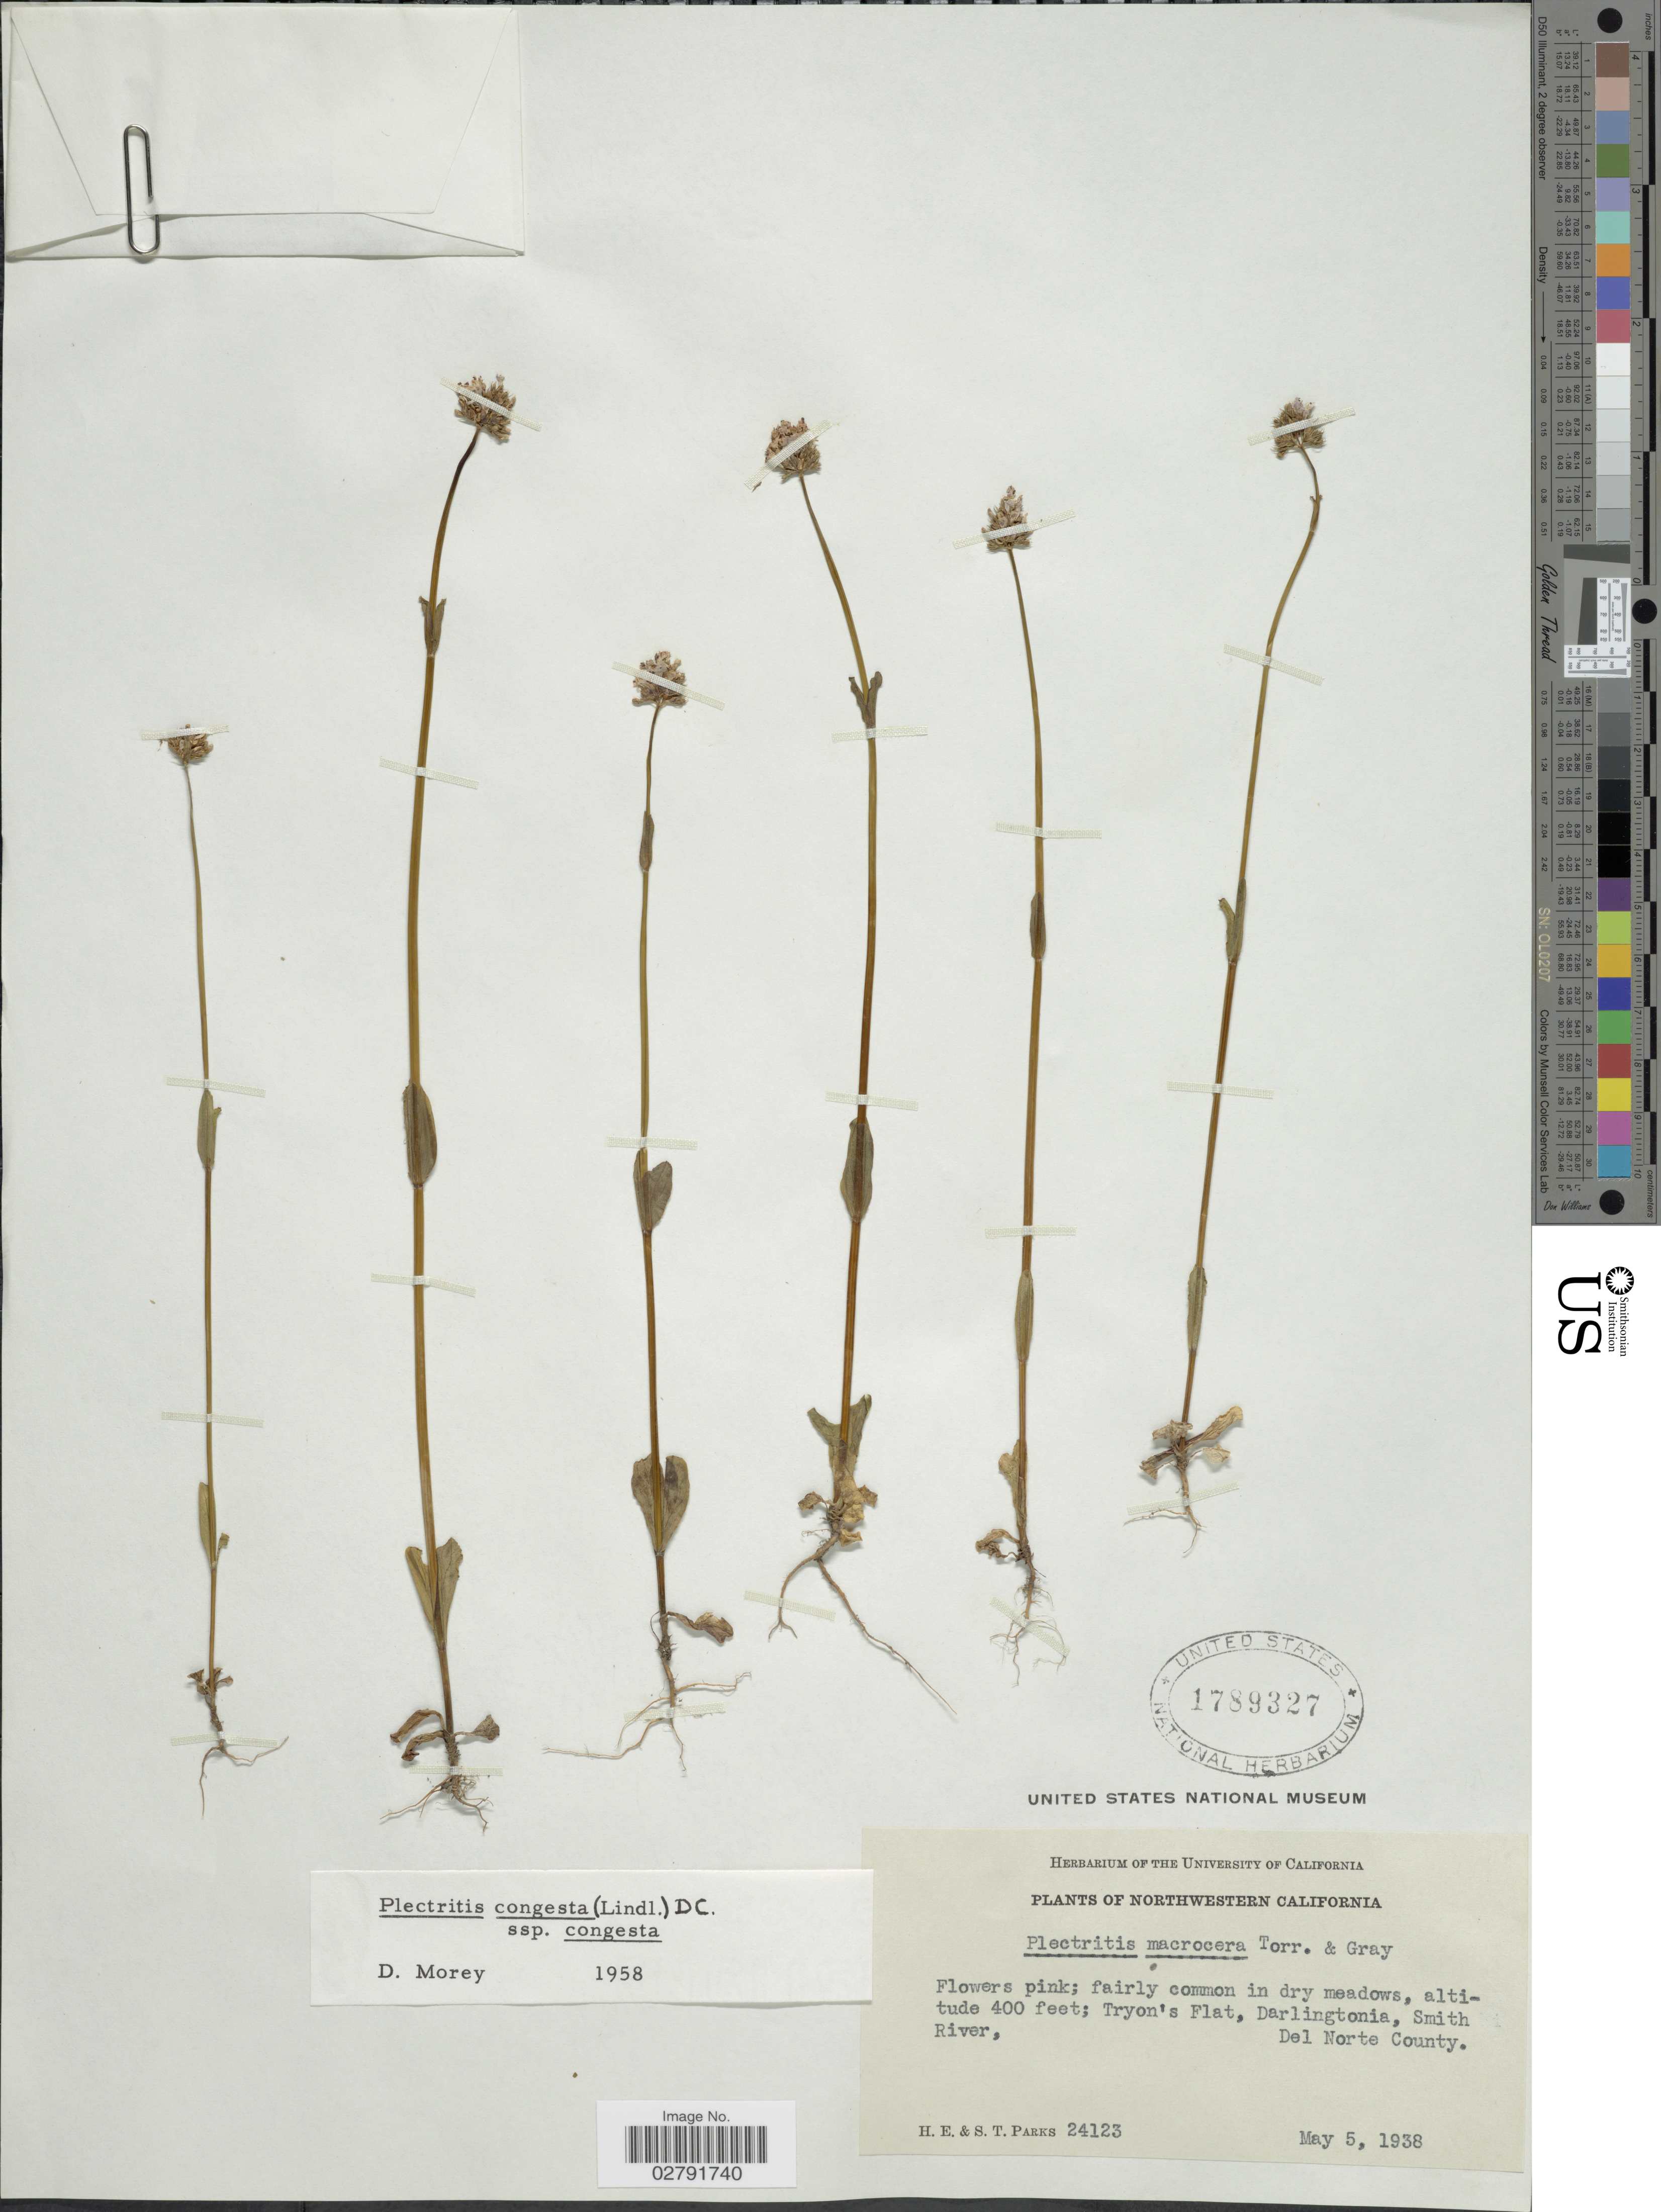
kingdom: Plantae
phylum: Tracheophyta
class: Magnoliopsida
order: Dipsacales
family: Caprifoliaceae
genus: Plectritis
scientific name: Plectritis congesta subsp. congesta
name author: (Lindl.) DC.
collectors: H. E. Parks & S. Parks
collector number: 24123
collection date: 1938-05-05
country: United States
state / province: California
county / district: Del Norte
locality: Northwestern California. Tryon's Flat, Darlingtonia, Smith River, Del Norte County.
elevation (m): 122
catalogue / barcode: US 1789327